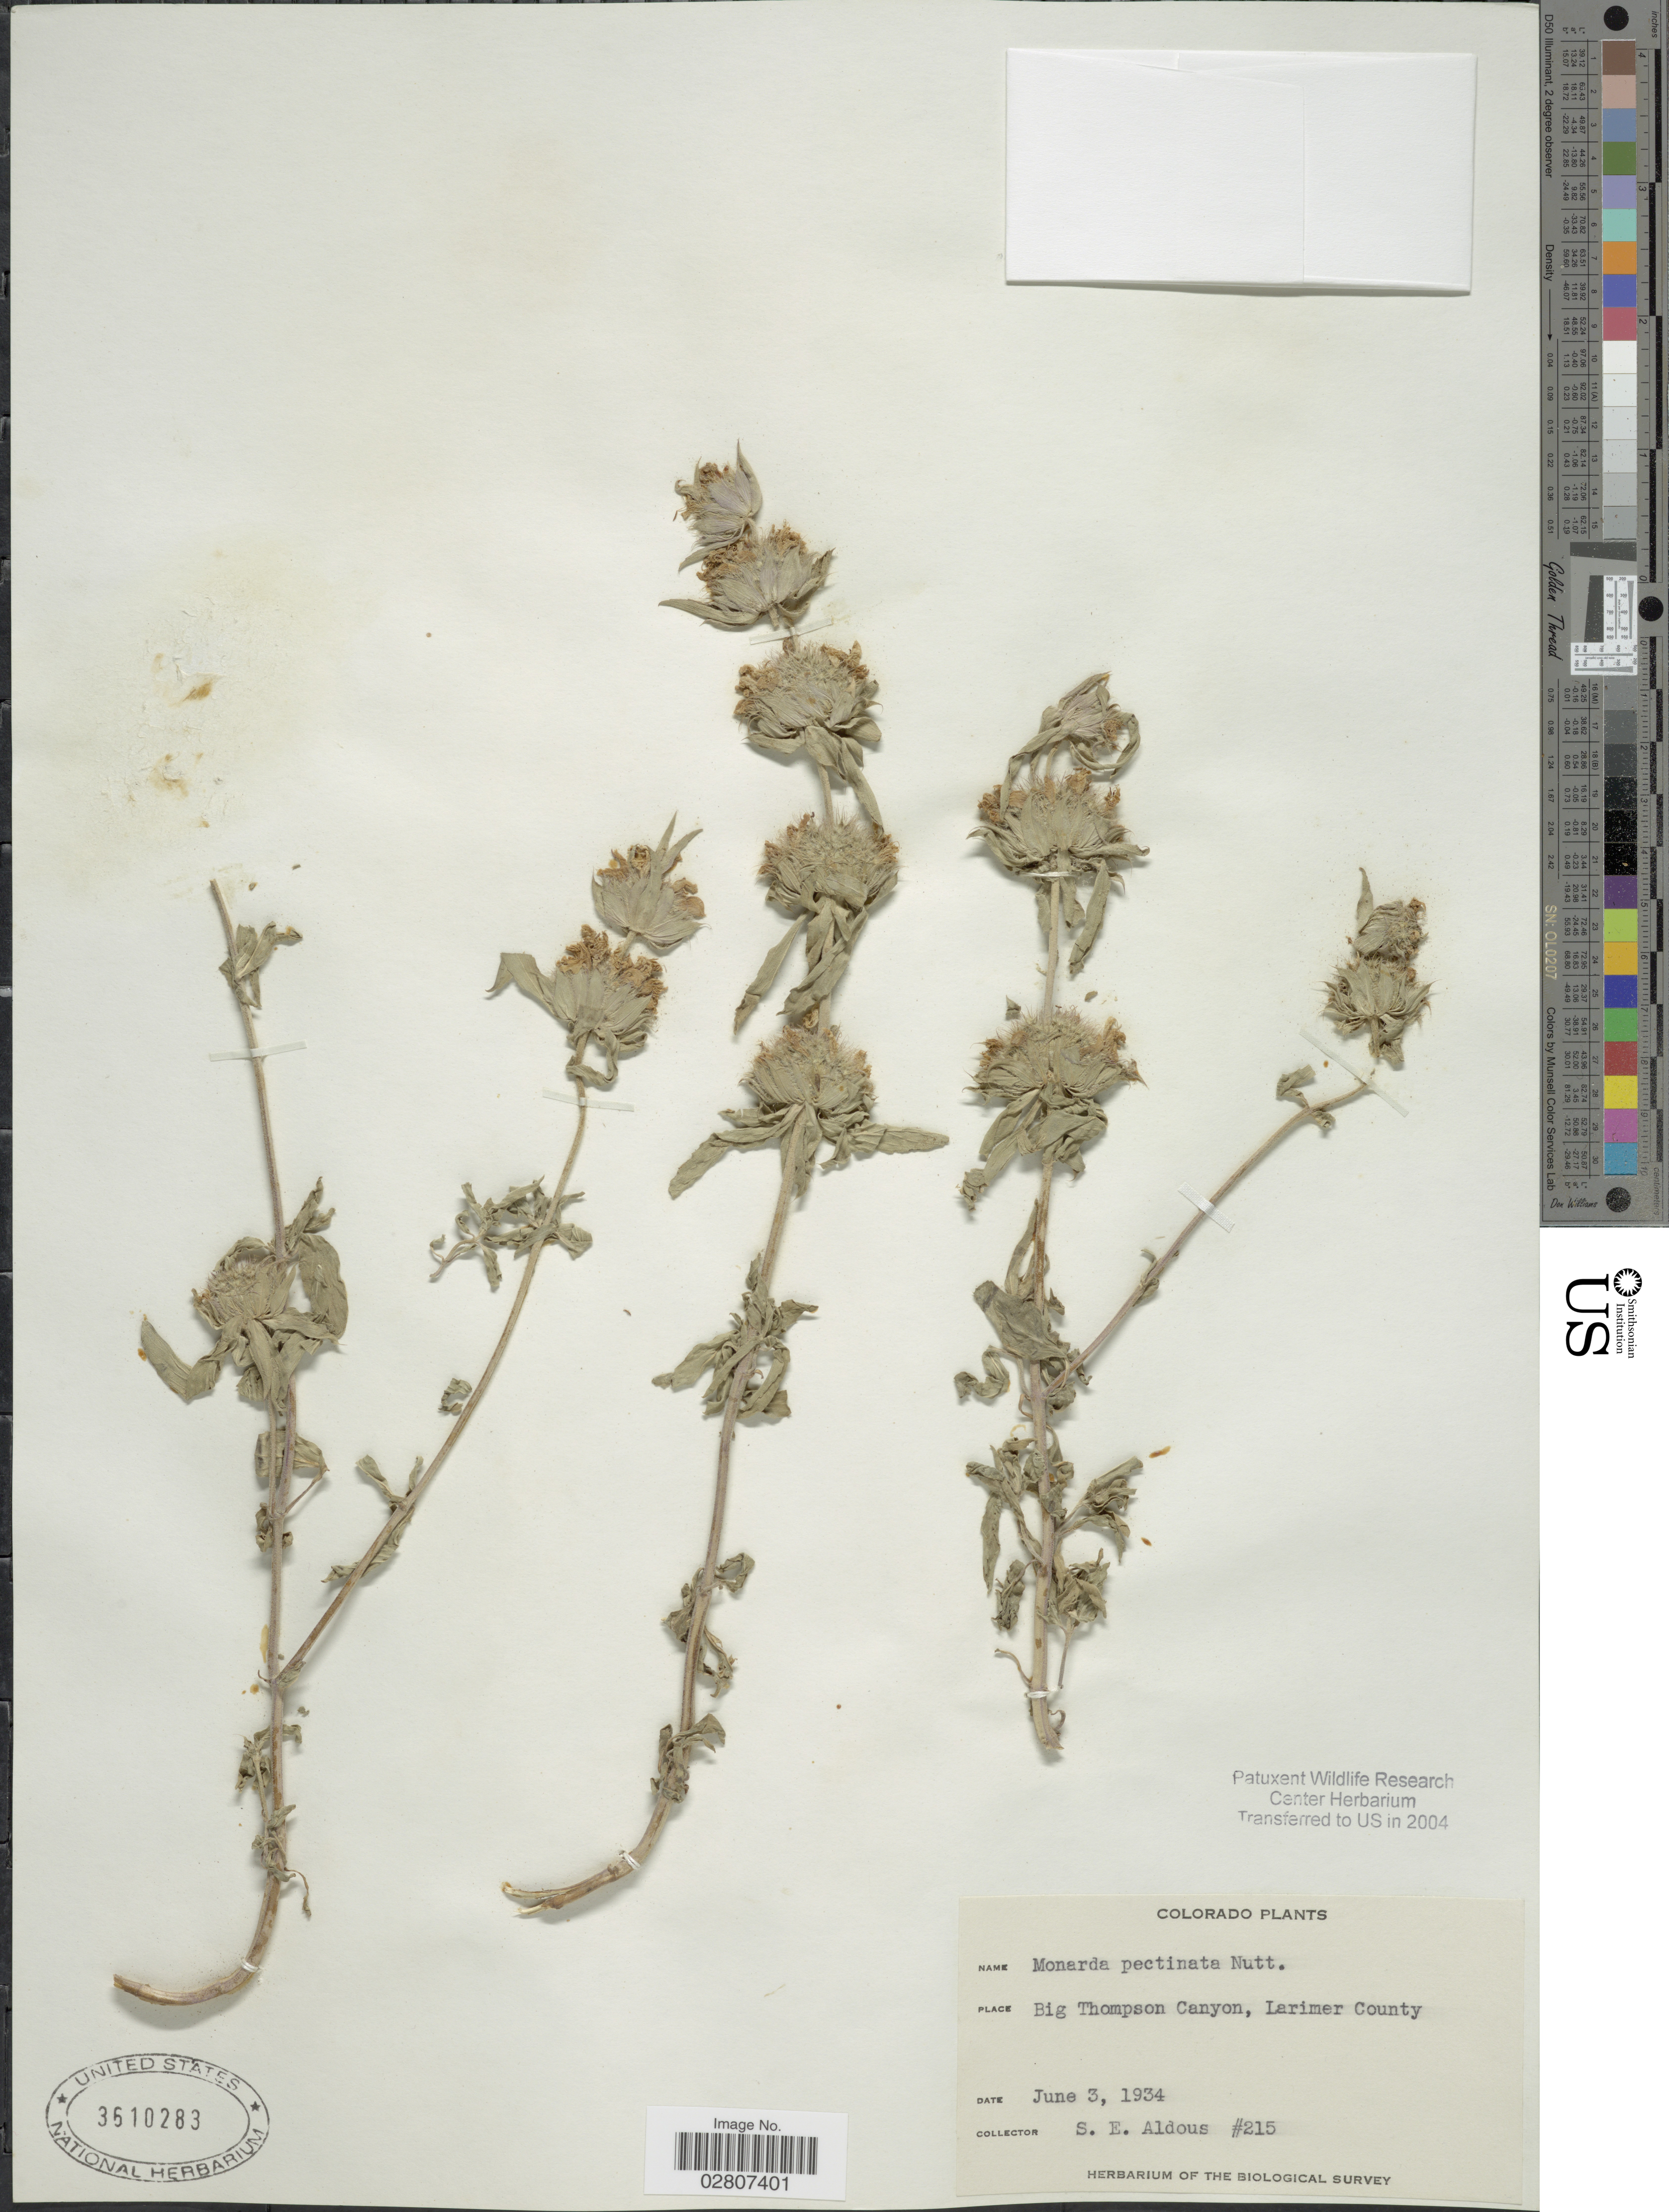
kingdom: Plantae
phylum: Tracheophyta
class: Magnoliopsida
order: Lamiales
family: Lamiaceae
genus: Monarda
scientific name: Monarda pectinata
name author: Nutt.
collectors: S. Aldous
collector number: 215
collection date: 1934-06-03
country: United States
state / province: Colorado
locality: Big Thompson Canyon, Larimer County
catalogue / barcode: US 3610283